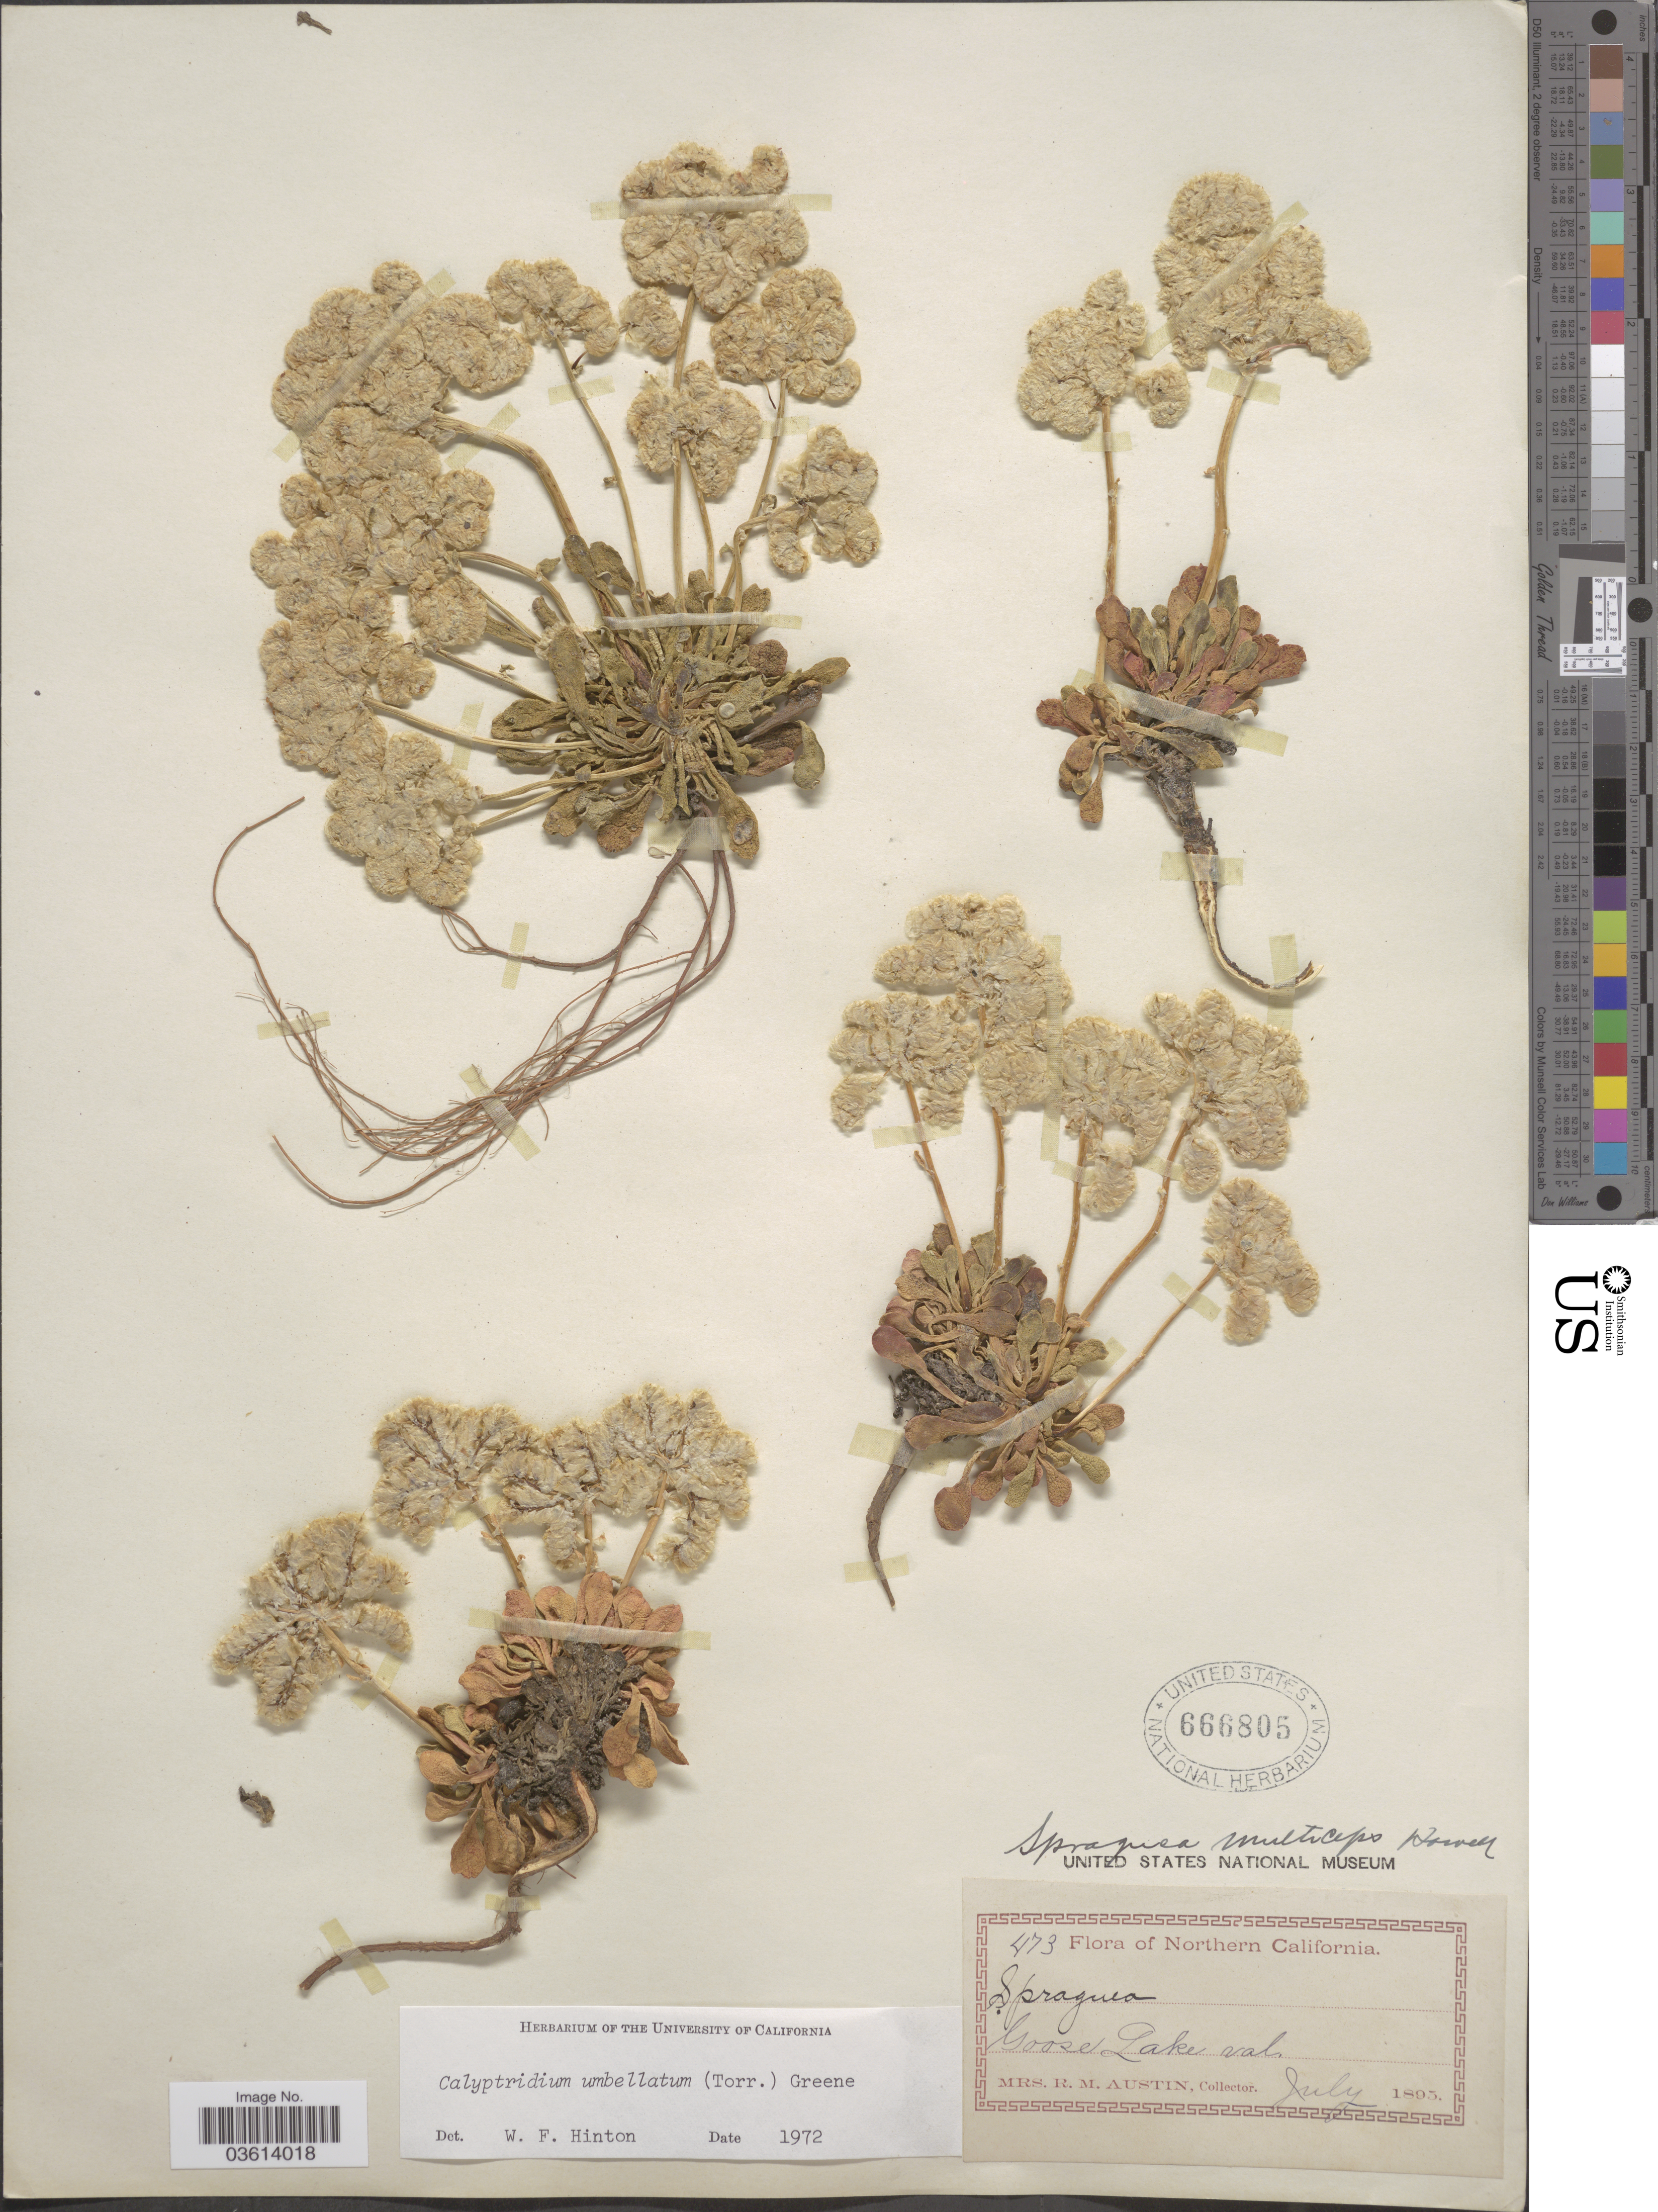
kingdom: Plantae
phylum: Tracheophyta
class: Magnoliopsida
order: Caryophyllales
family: Montiaceae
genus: Calyptridium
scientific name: Calyptridium umbellatum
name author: (Torr.) Greene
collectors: R. Austin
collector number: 473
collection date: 1895-07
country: United States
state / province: California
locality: Northern California. Goose Lake val.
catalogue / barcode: US 666805